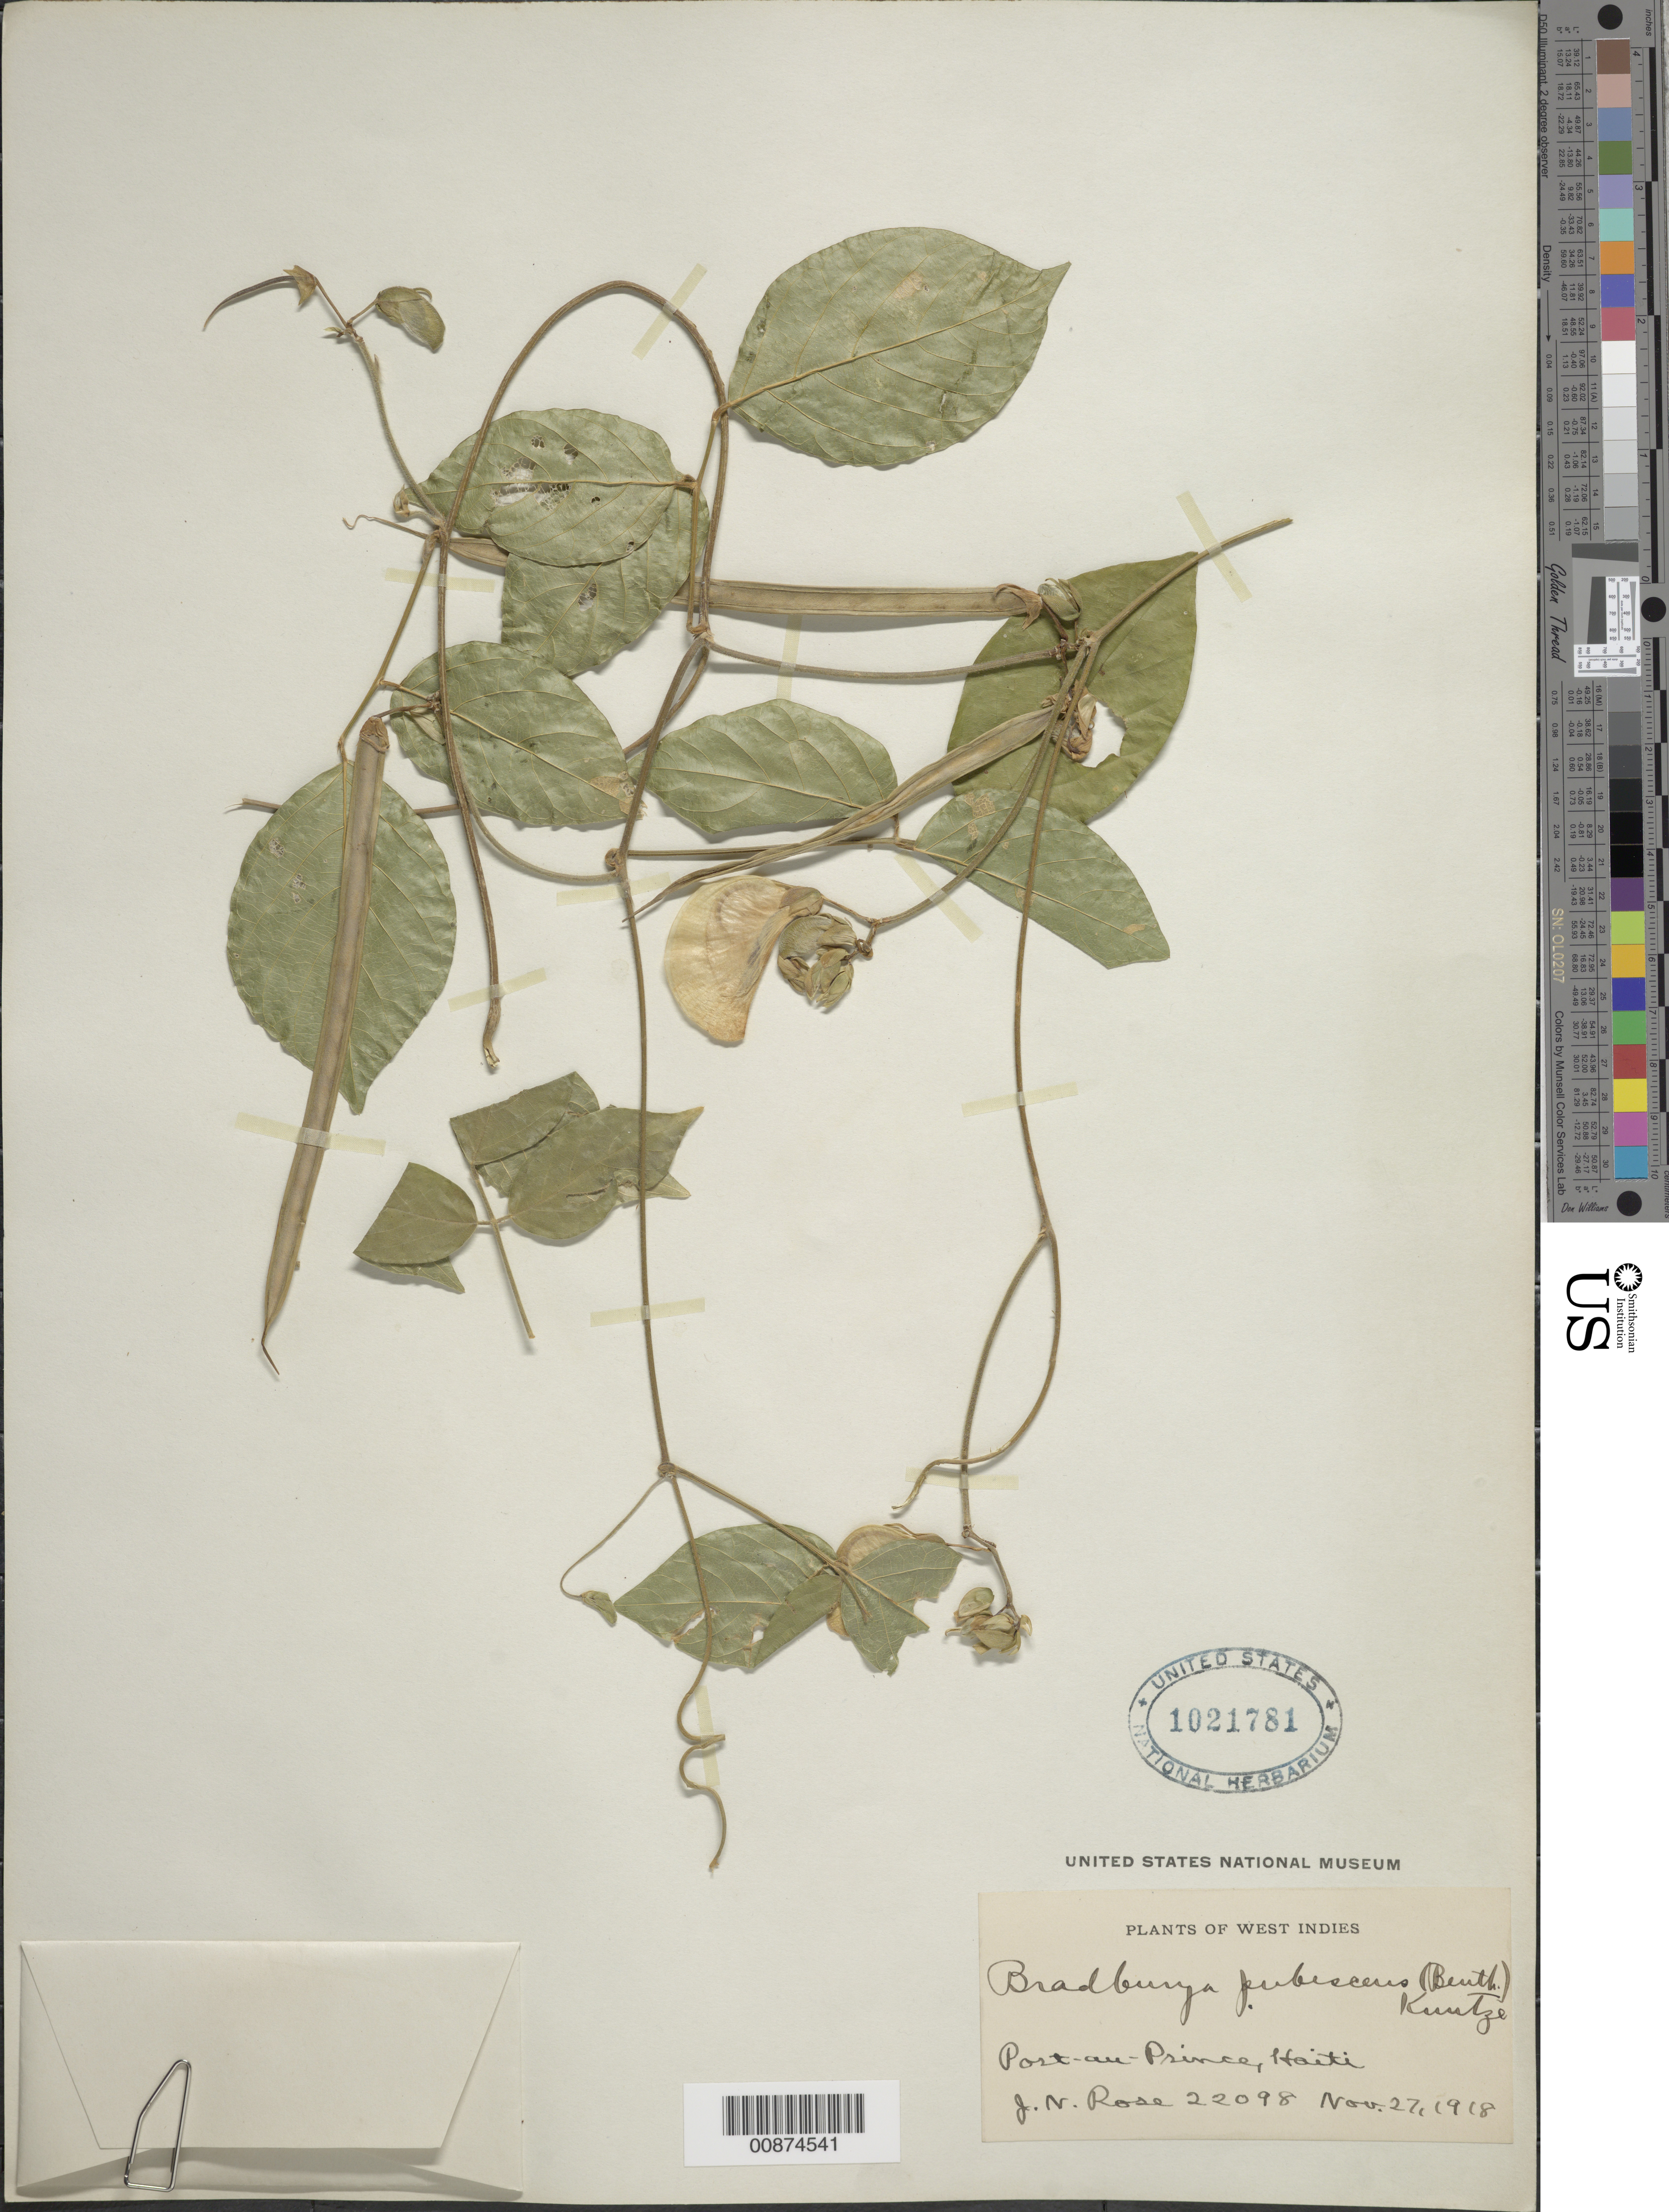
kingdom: Plantae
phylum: Tracheophyta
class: Magnoliopsida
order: Fabales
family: Fabaceae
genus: Centrosema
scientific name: Centrosema pubescens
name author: Benth.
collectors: J. N. Rose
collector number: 22098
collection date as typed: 27 Nov 1918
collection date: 1918-11-27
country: Haiti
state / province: Óuest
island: Hispaniola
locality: Port au Prince.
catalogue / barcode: US 1021781